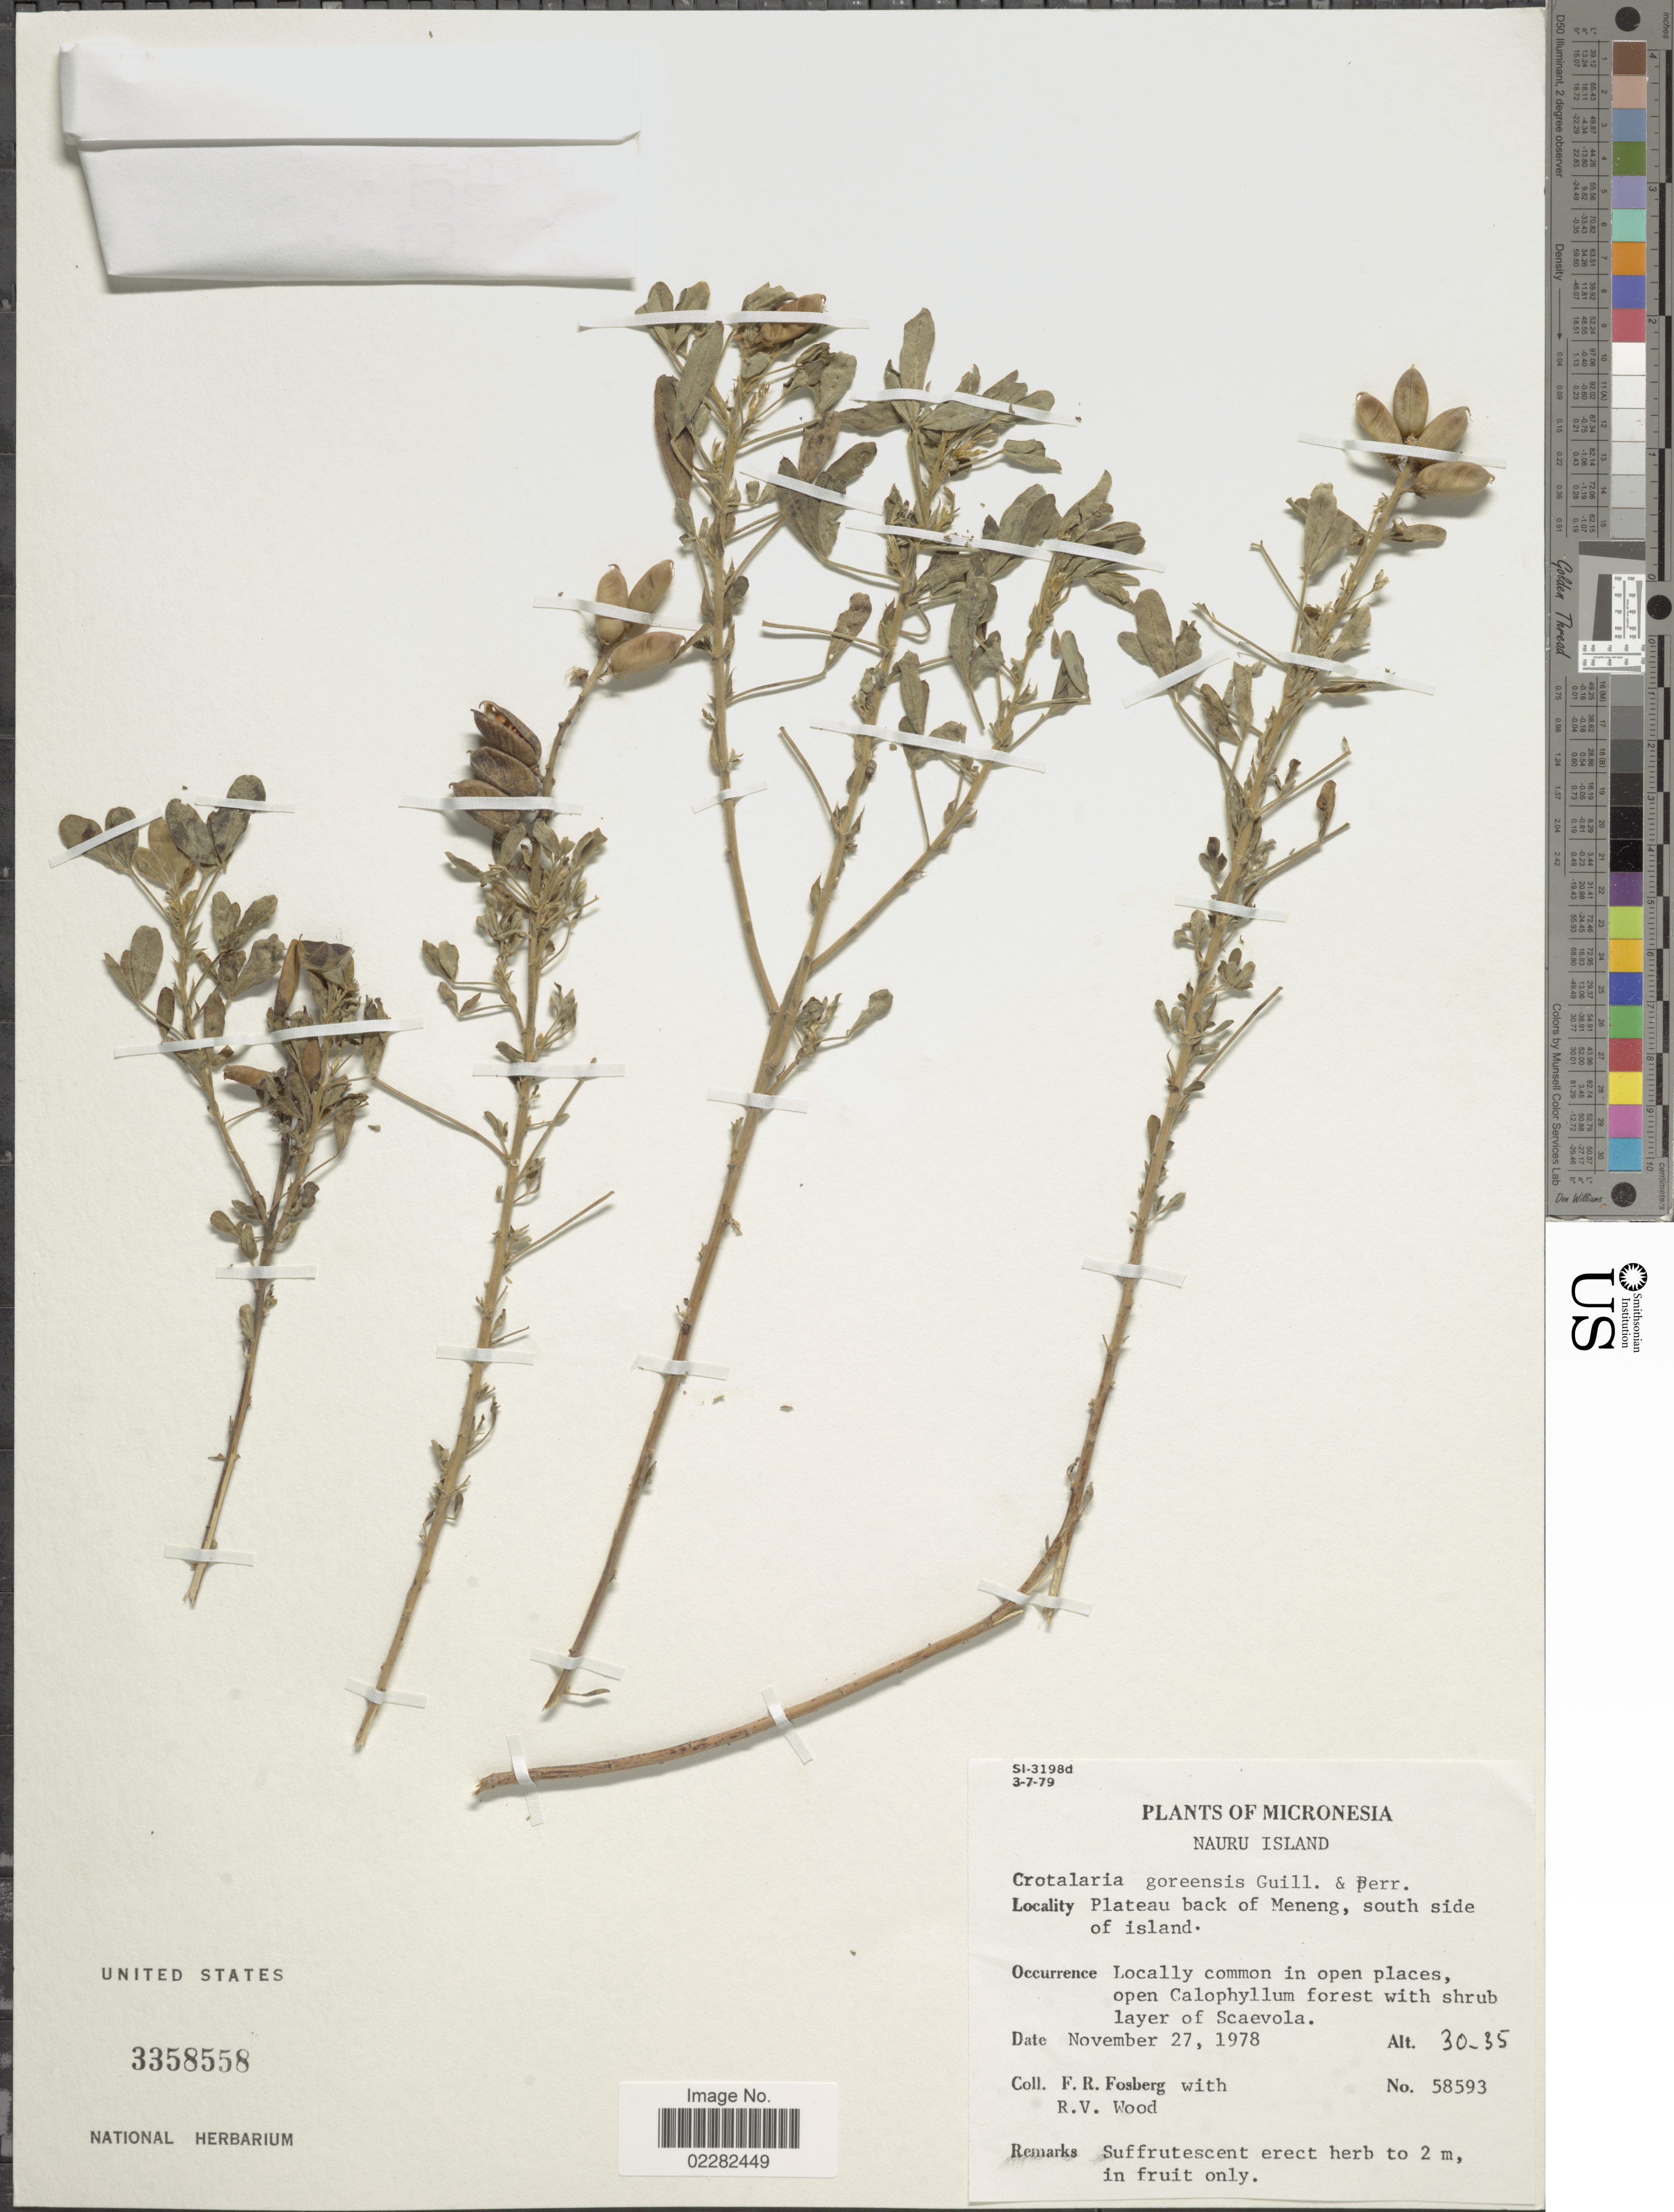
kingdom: Plantae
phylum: Tracheophyta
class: Magnoliopsida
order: Fabales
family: Fabaceae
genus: Crotalaria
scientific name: Crotalaria goreensis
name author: Guill. & Perr.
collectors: F. R. Fosberg & R. Wood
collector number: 58593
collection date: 1978-11-27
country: Nauru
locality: Micronesia, Plateau back of Meneng, south side of island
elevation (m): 30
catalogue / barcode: US 3358558